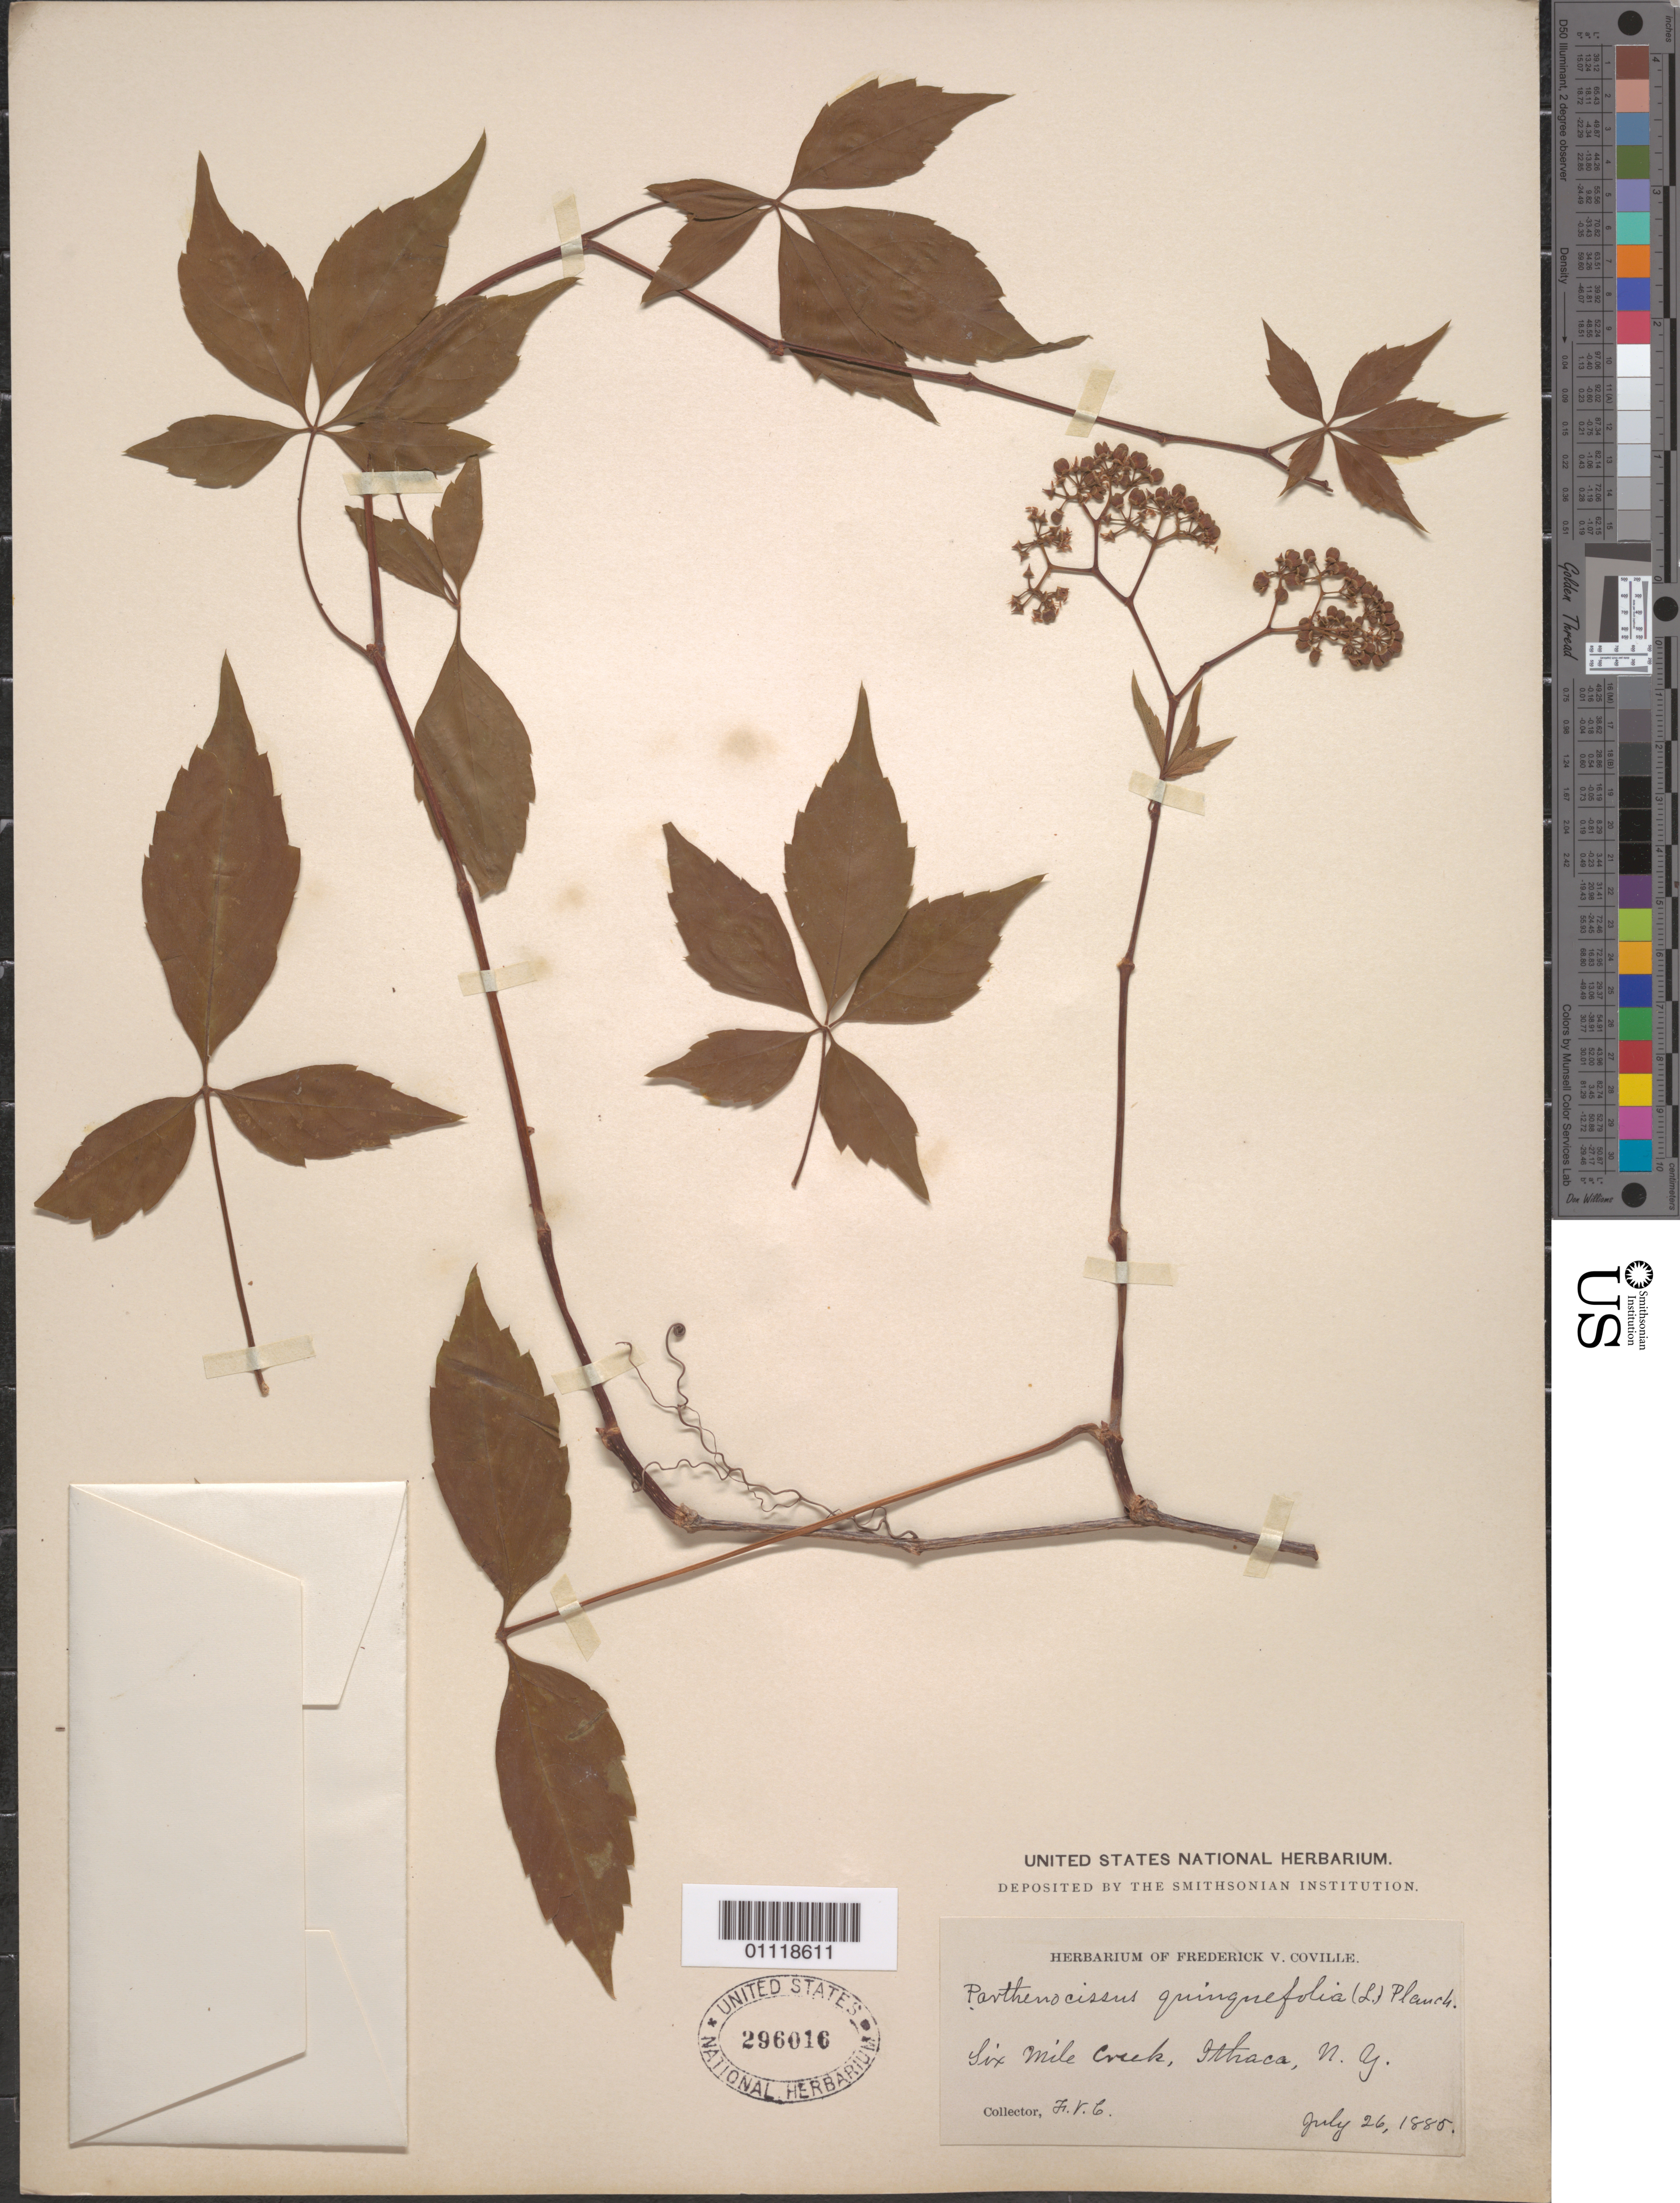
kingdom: Plantae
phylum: Tracheophyta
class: Magnoliopsida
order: Vitales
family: Vitaceae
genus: Parthenocissus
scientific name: Parthenocissus quinquefolia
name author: (L.) Planch.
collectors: F. V. Coville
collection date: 1885-07-26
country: United States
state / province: New York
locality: Six Mile Creek, Ithaca.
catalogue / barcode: US 296016